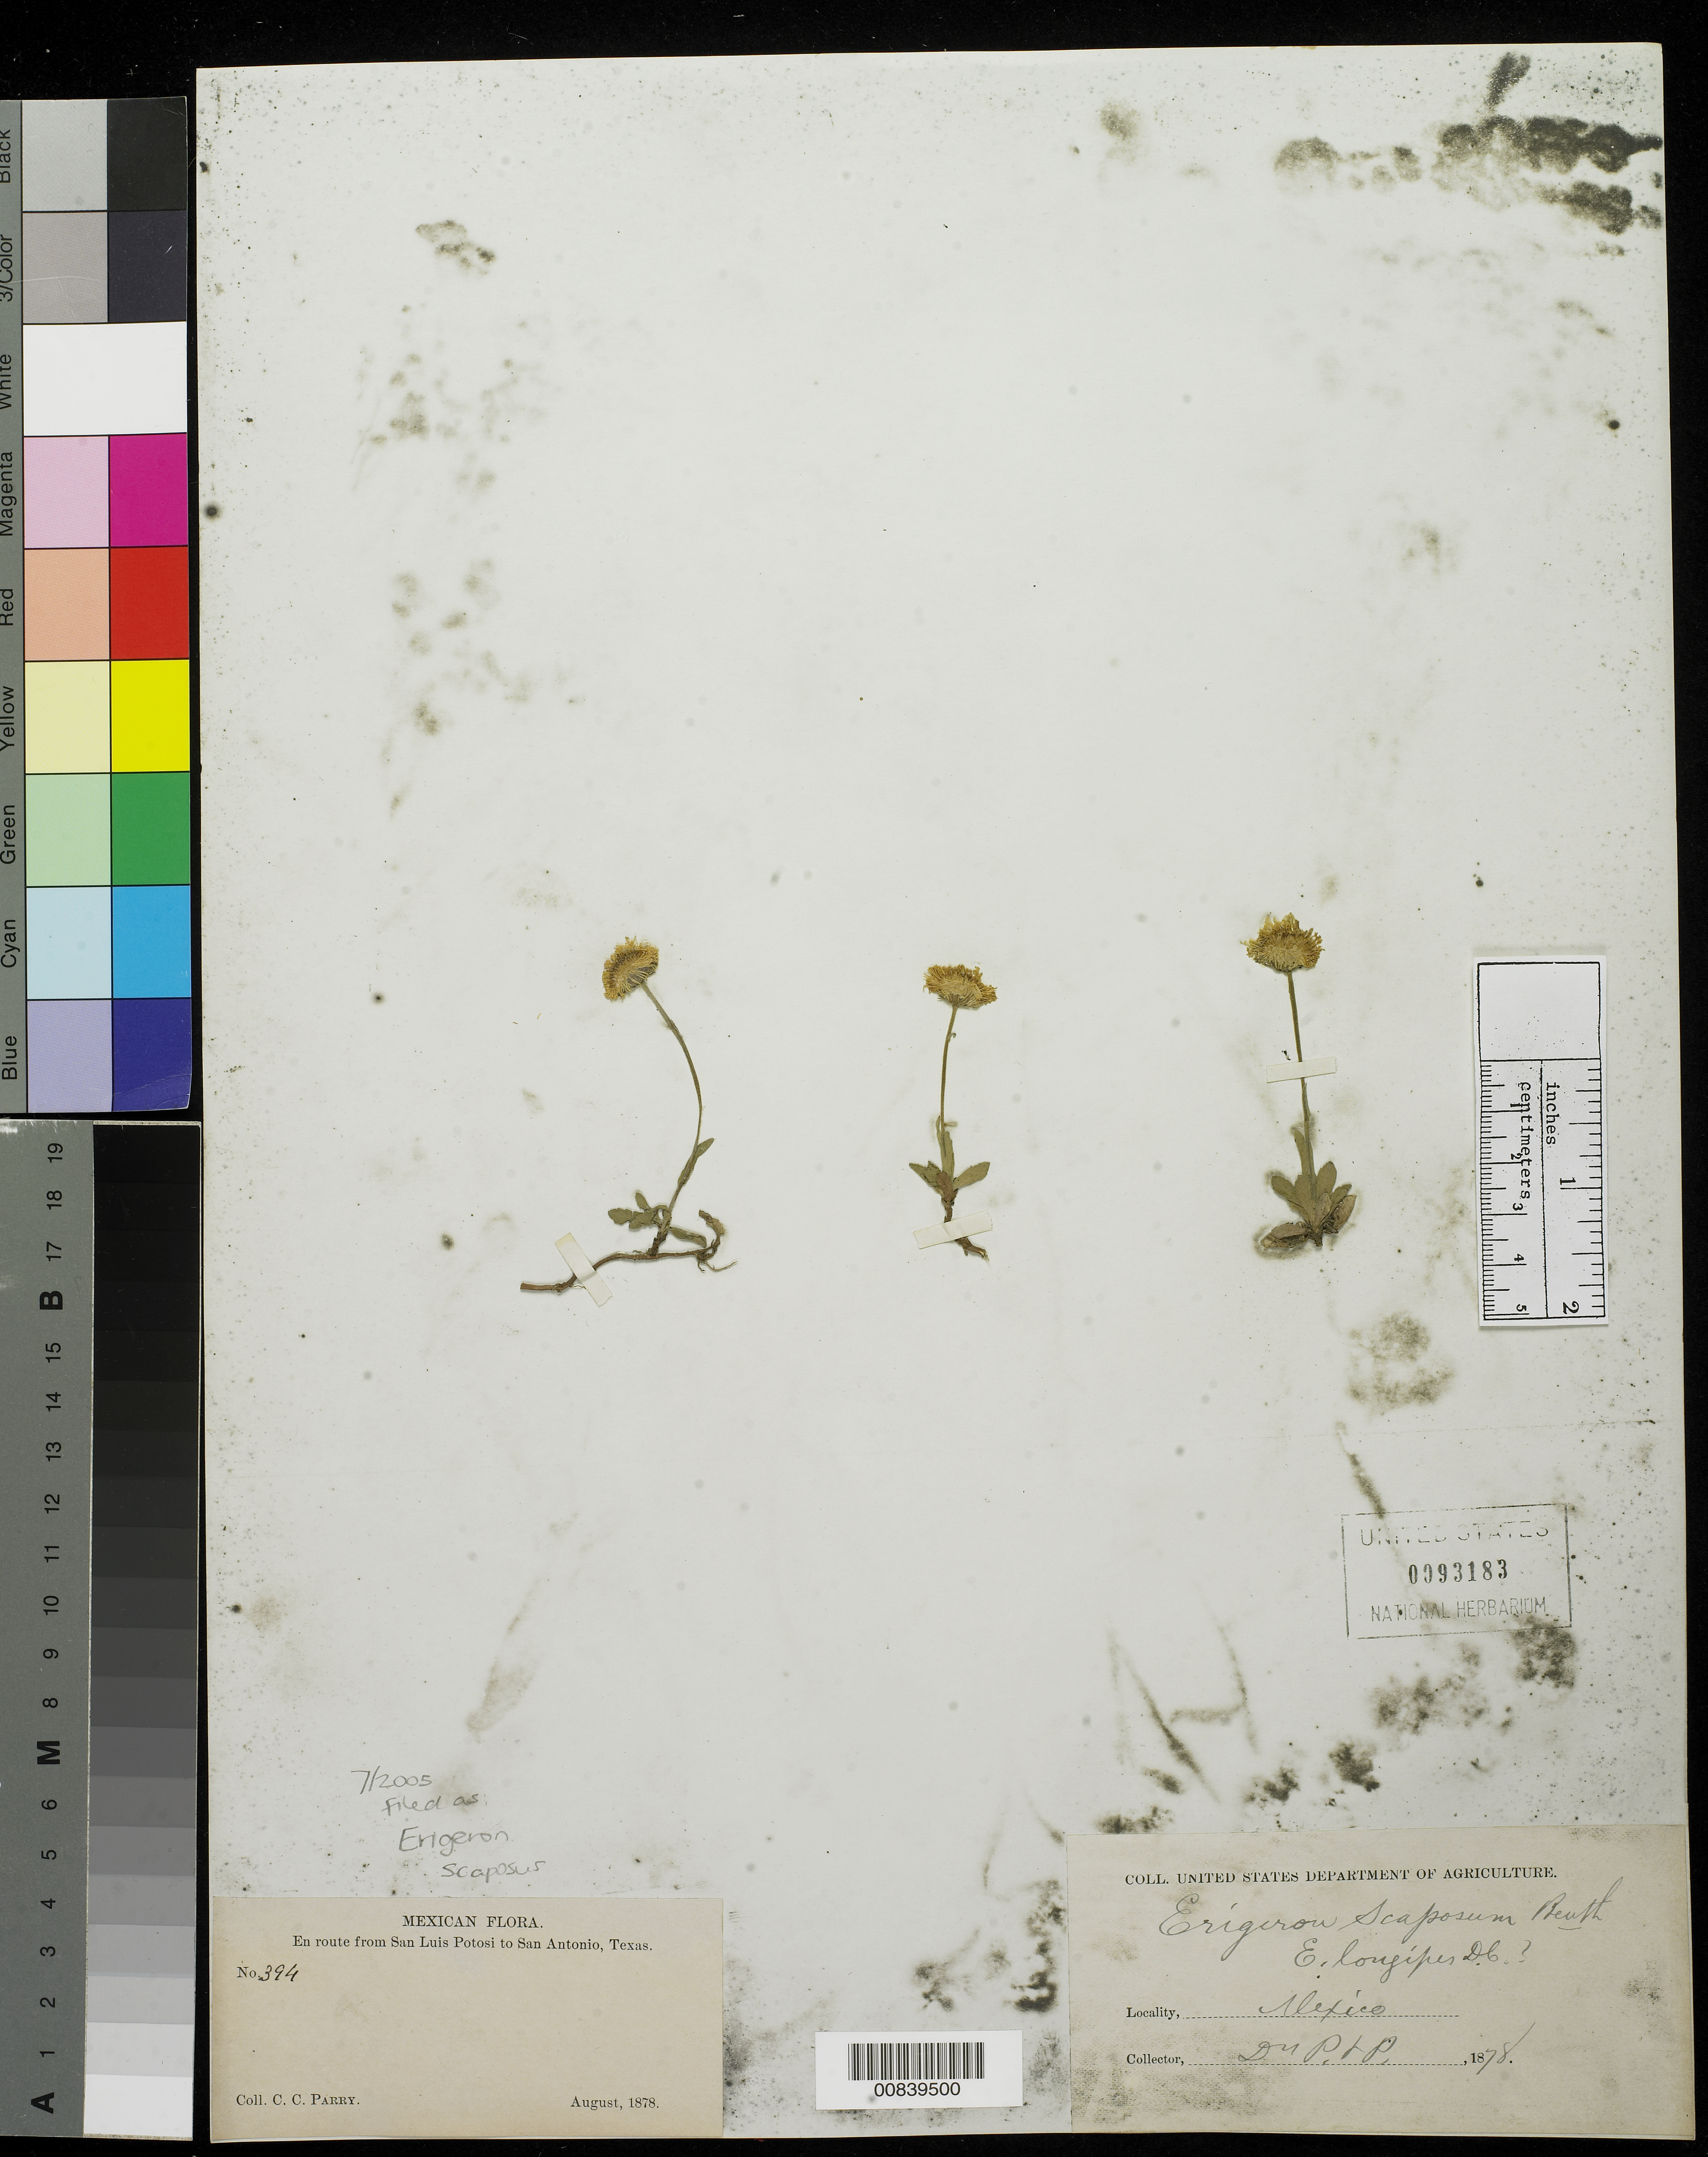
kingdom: Plantae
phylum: Tracheophyta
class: Magnoliopsida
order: Asterales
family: Asteraceae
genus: Erigeron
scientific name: Erigeron scaposus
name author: DC.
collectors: C. C. Parry & E. Palmer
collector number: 394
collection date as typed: Aug 1878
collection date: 1878-08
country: Mexico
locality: En route from San Luis Potosí to San Antonio, Texas.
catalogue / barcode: US 93183